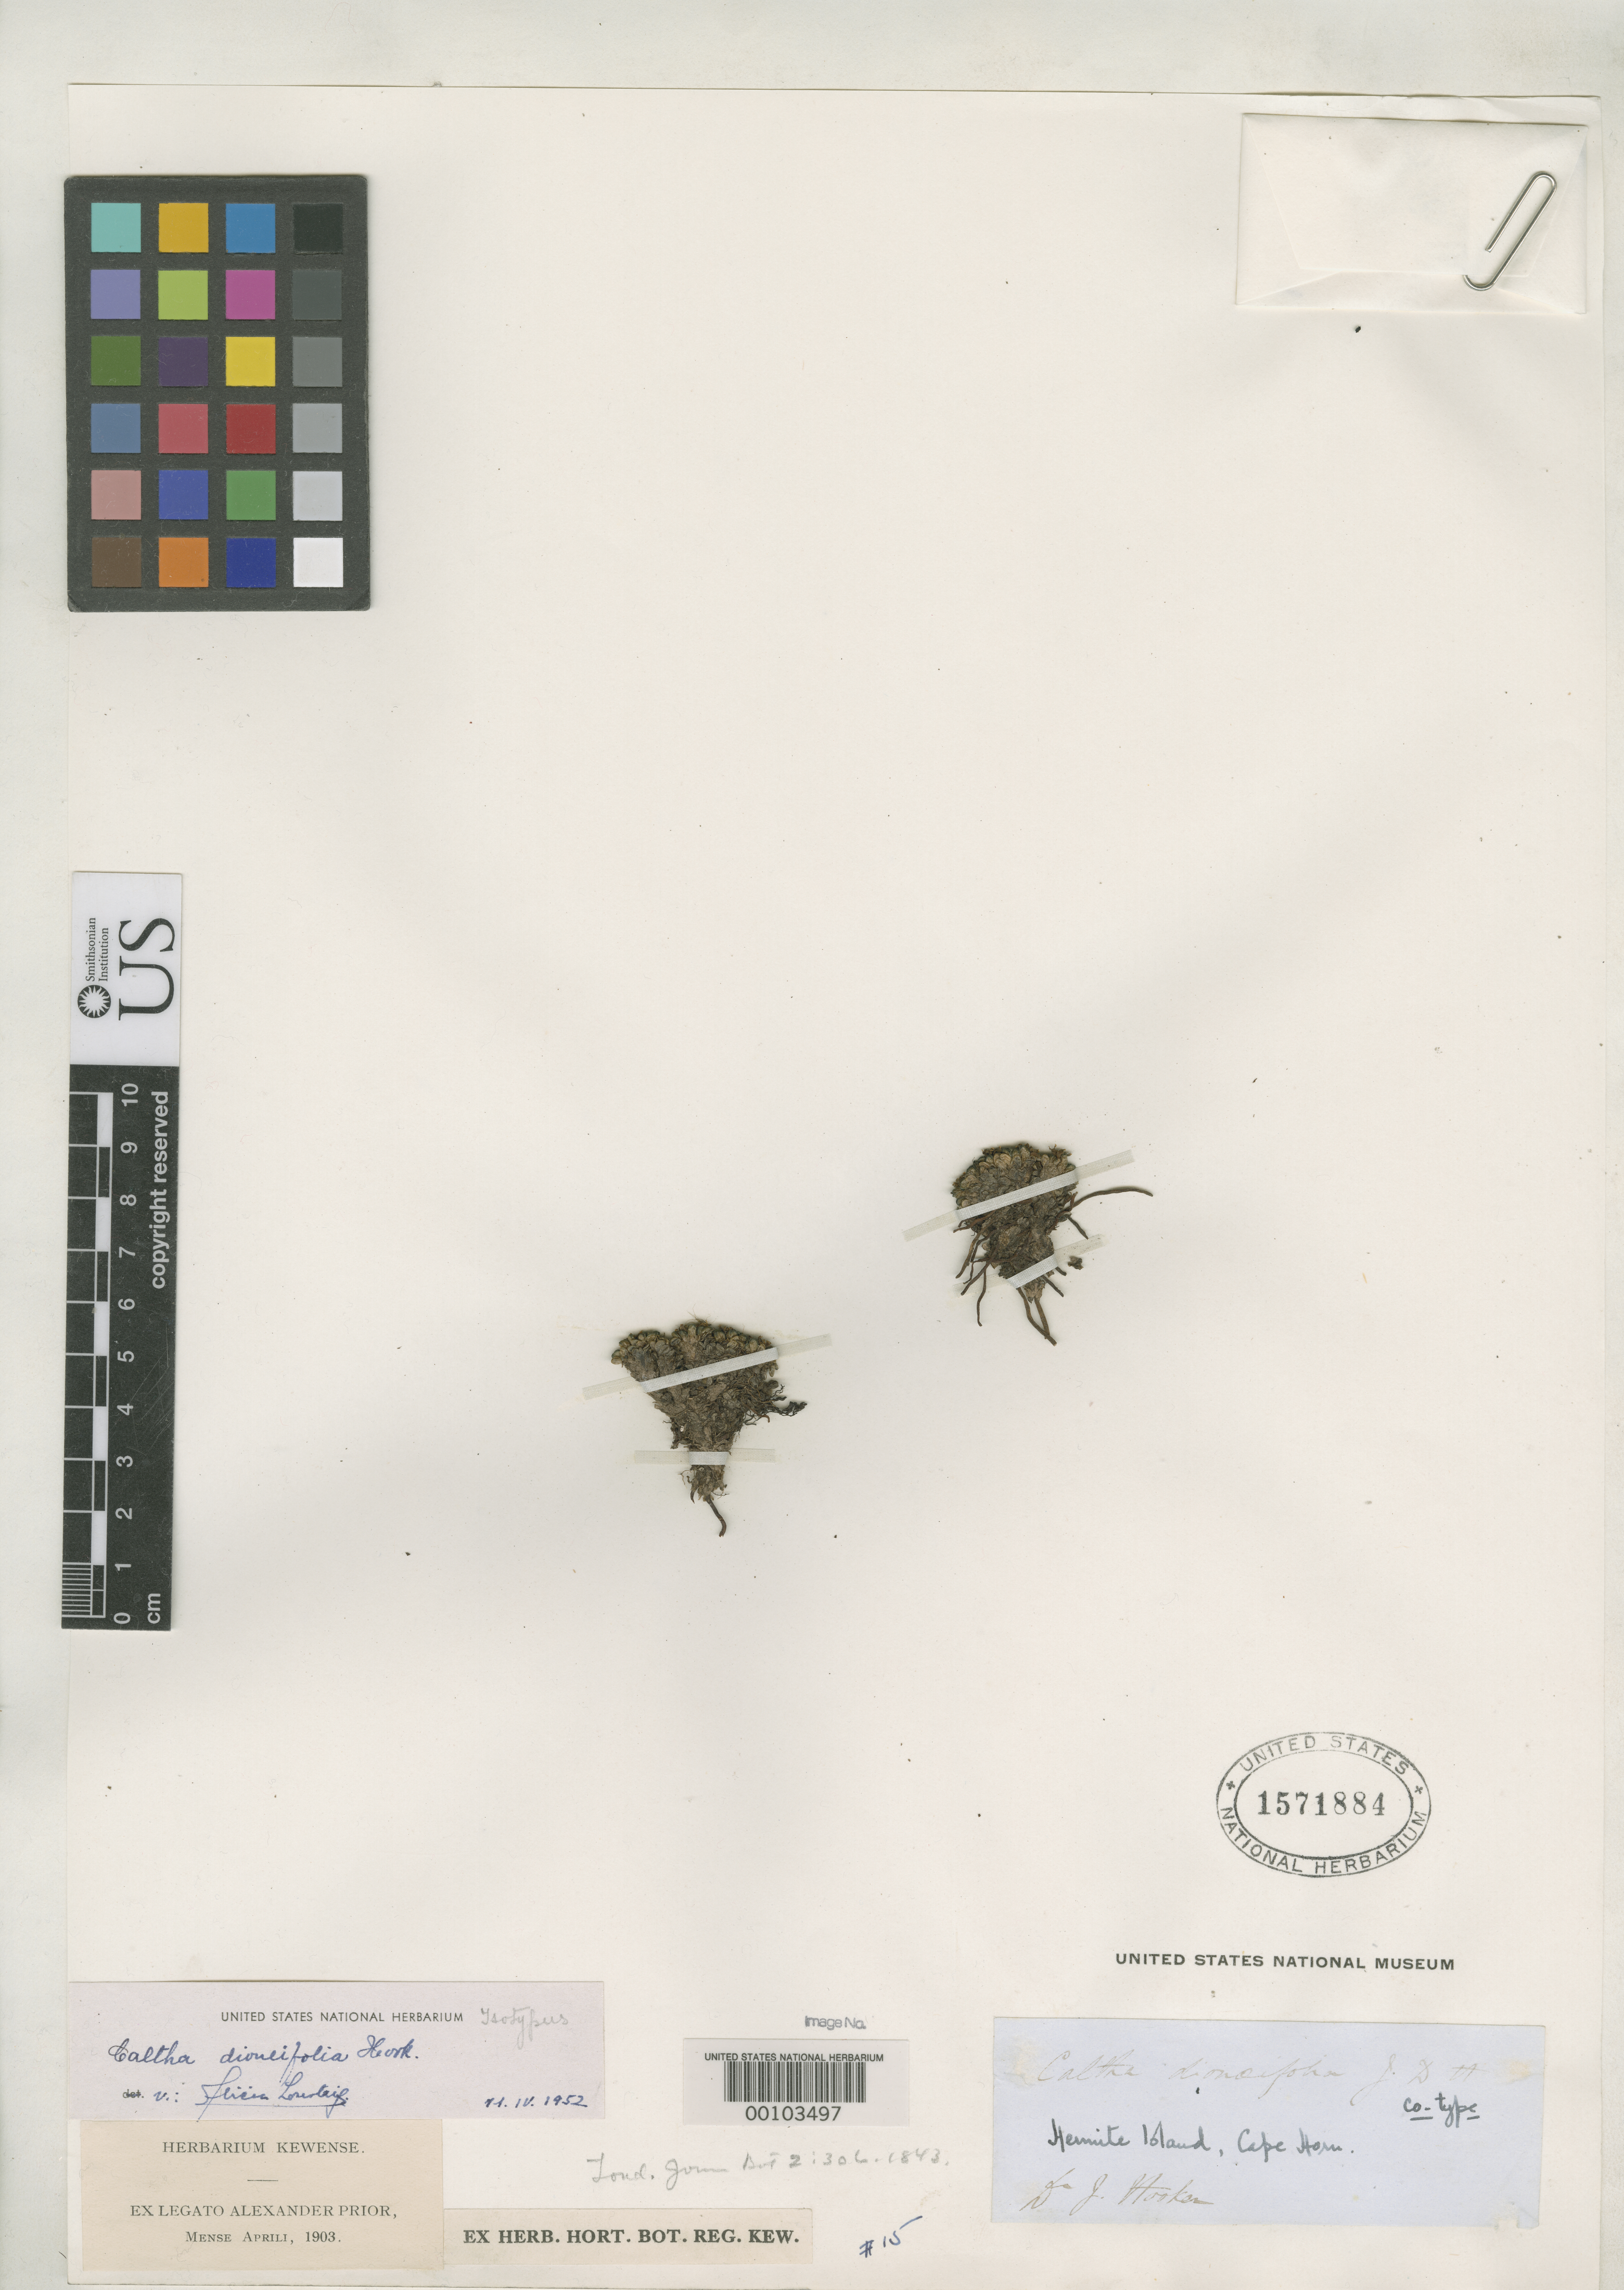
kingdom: Plantae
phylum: Tracheophyta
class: Magnoliopsida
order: Ranunculales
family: Ranunculaceae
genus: Caltha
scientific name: Caltha dioneifolia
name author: Hook. f.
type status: Type Fragment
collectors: J. D. Hooker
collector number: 15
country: Chile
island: Hermite Island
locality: Tierra del Fuego.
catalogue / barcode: US 1571884